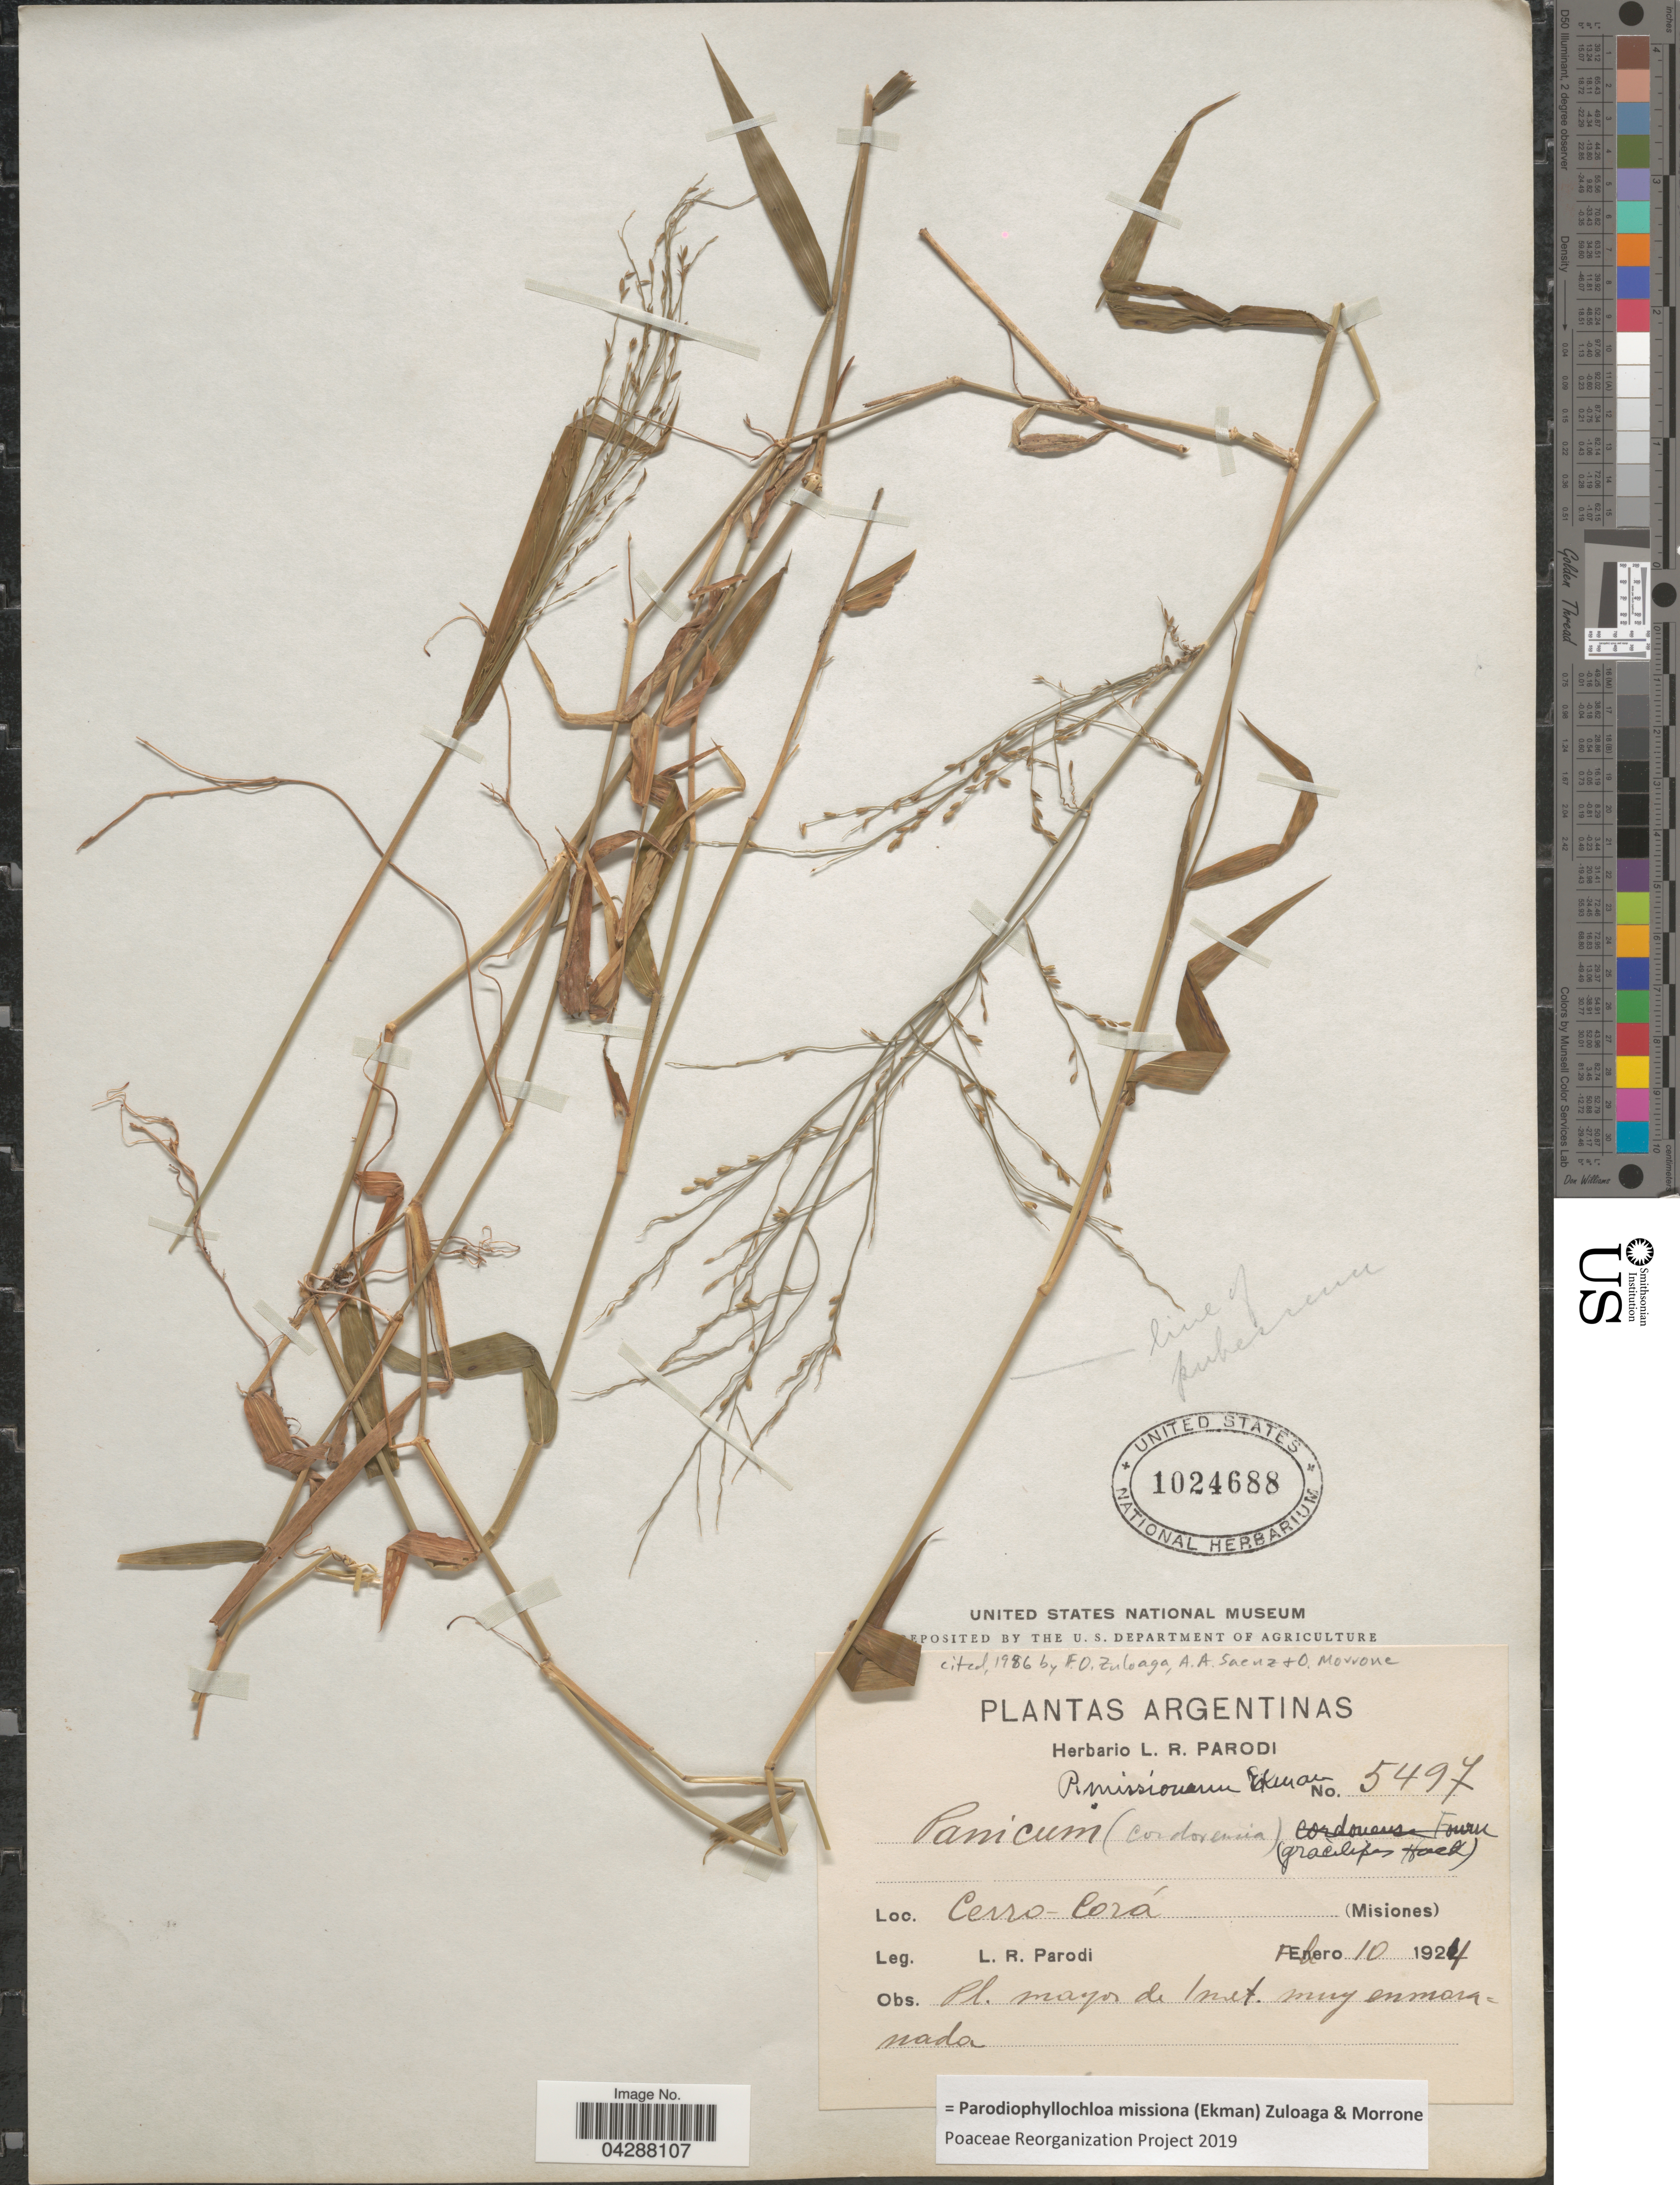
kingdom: Plantae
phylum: Tracheophyta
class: Liliopsida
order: Poales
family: Poaceae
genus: Parodiophyllochloa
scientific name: Parodiophyllochloa missiona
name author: (Ekman) Zuloaga & Morrone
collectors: L. R. Parodi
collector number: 5497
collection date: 1924-02-10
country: Argentina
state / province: Misiones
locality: Cerro-Corá.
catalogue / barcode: US 1024688